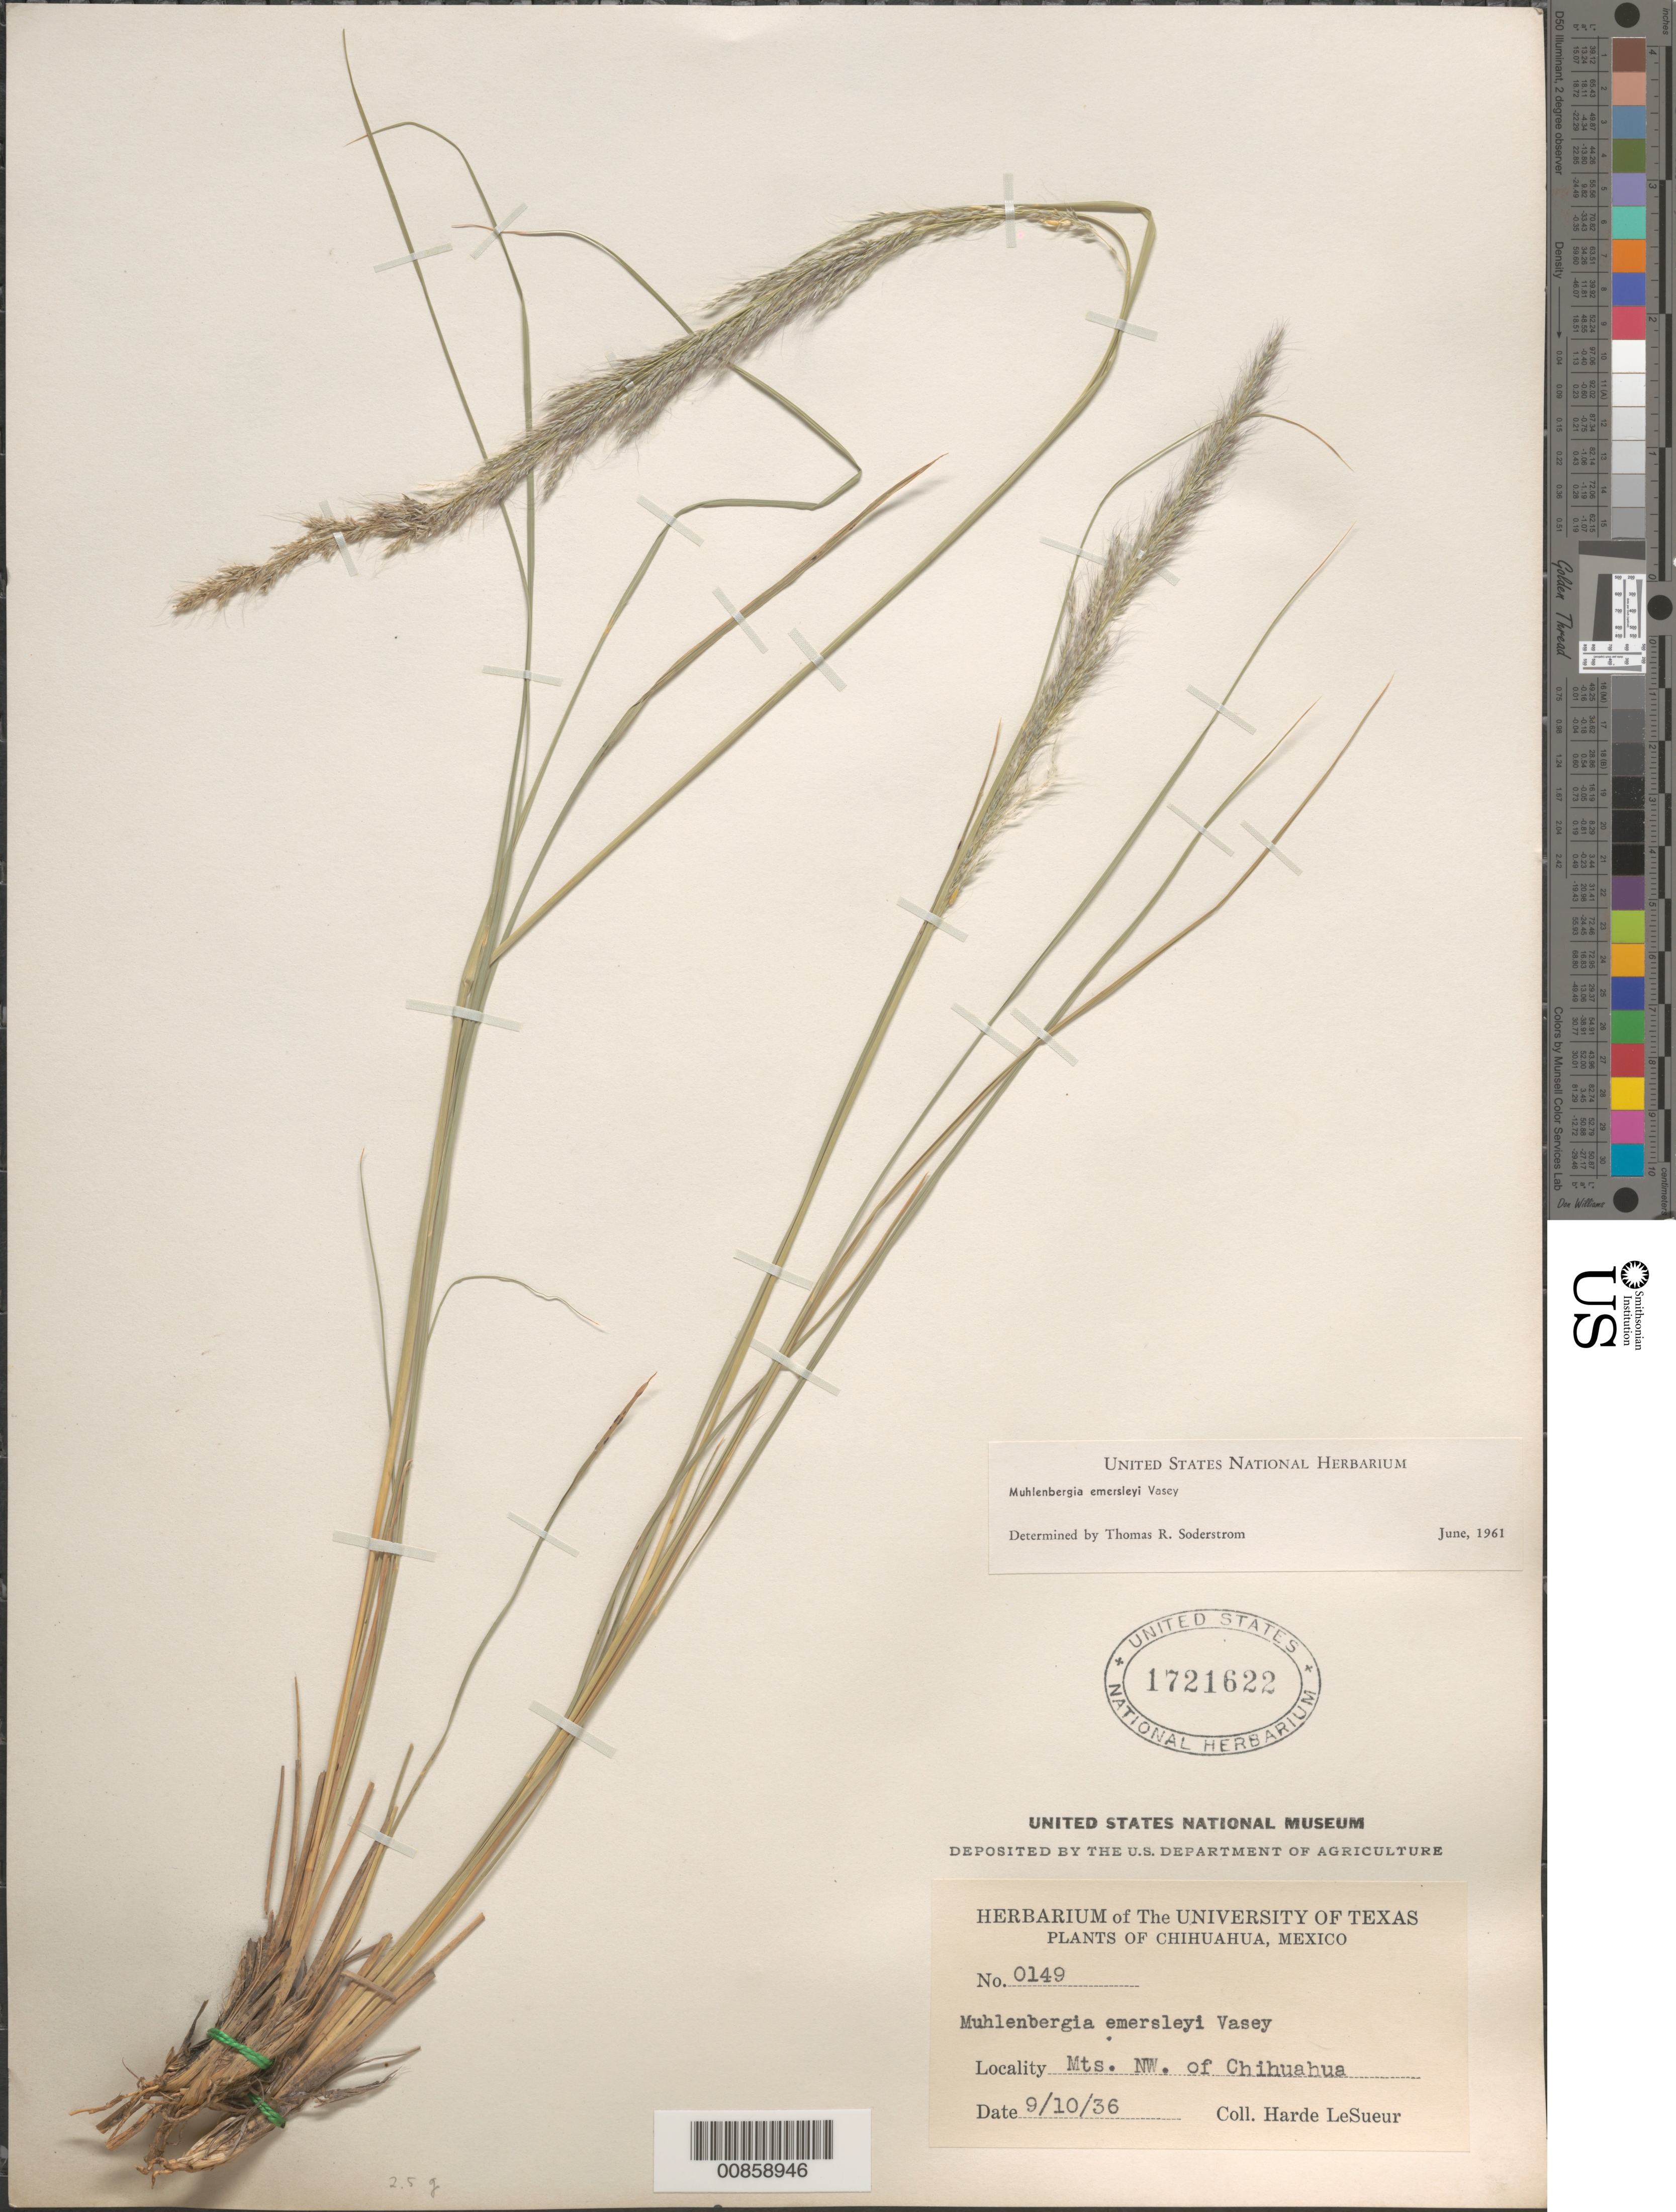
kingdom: Plantae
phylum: Tracheophyta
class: Liliopsida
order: Poales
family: Poaceae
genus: Muhlenbergia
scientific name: Muhlenbergia emersleyi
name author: Vasey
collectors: H. LeSueur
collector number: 0149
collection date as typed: Transcribed d/m/y: 9/10/36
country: Mexico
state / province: Chihuahua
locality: Mts. NW. of Chihuahua.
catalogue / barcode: US 1721622